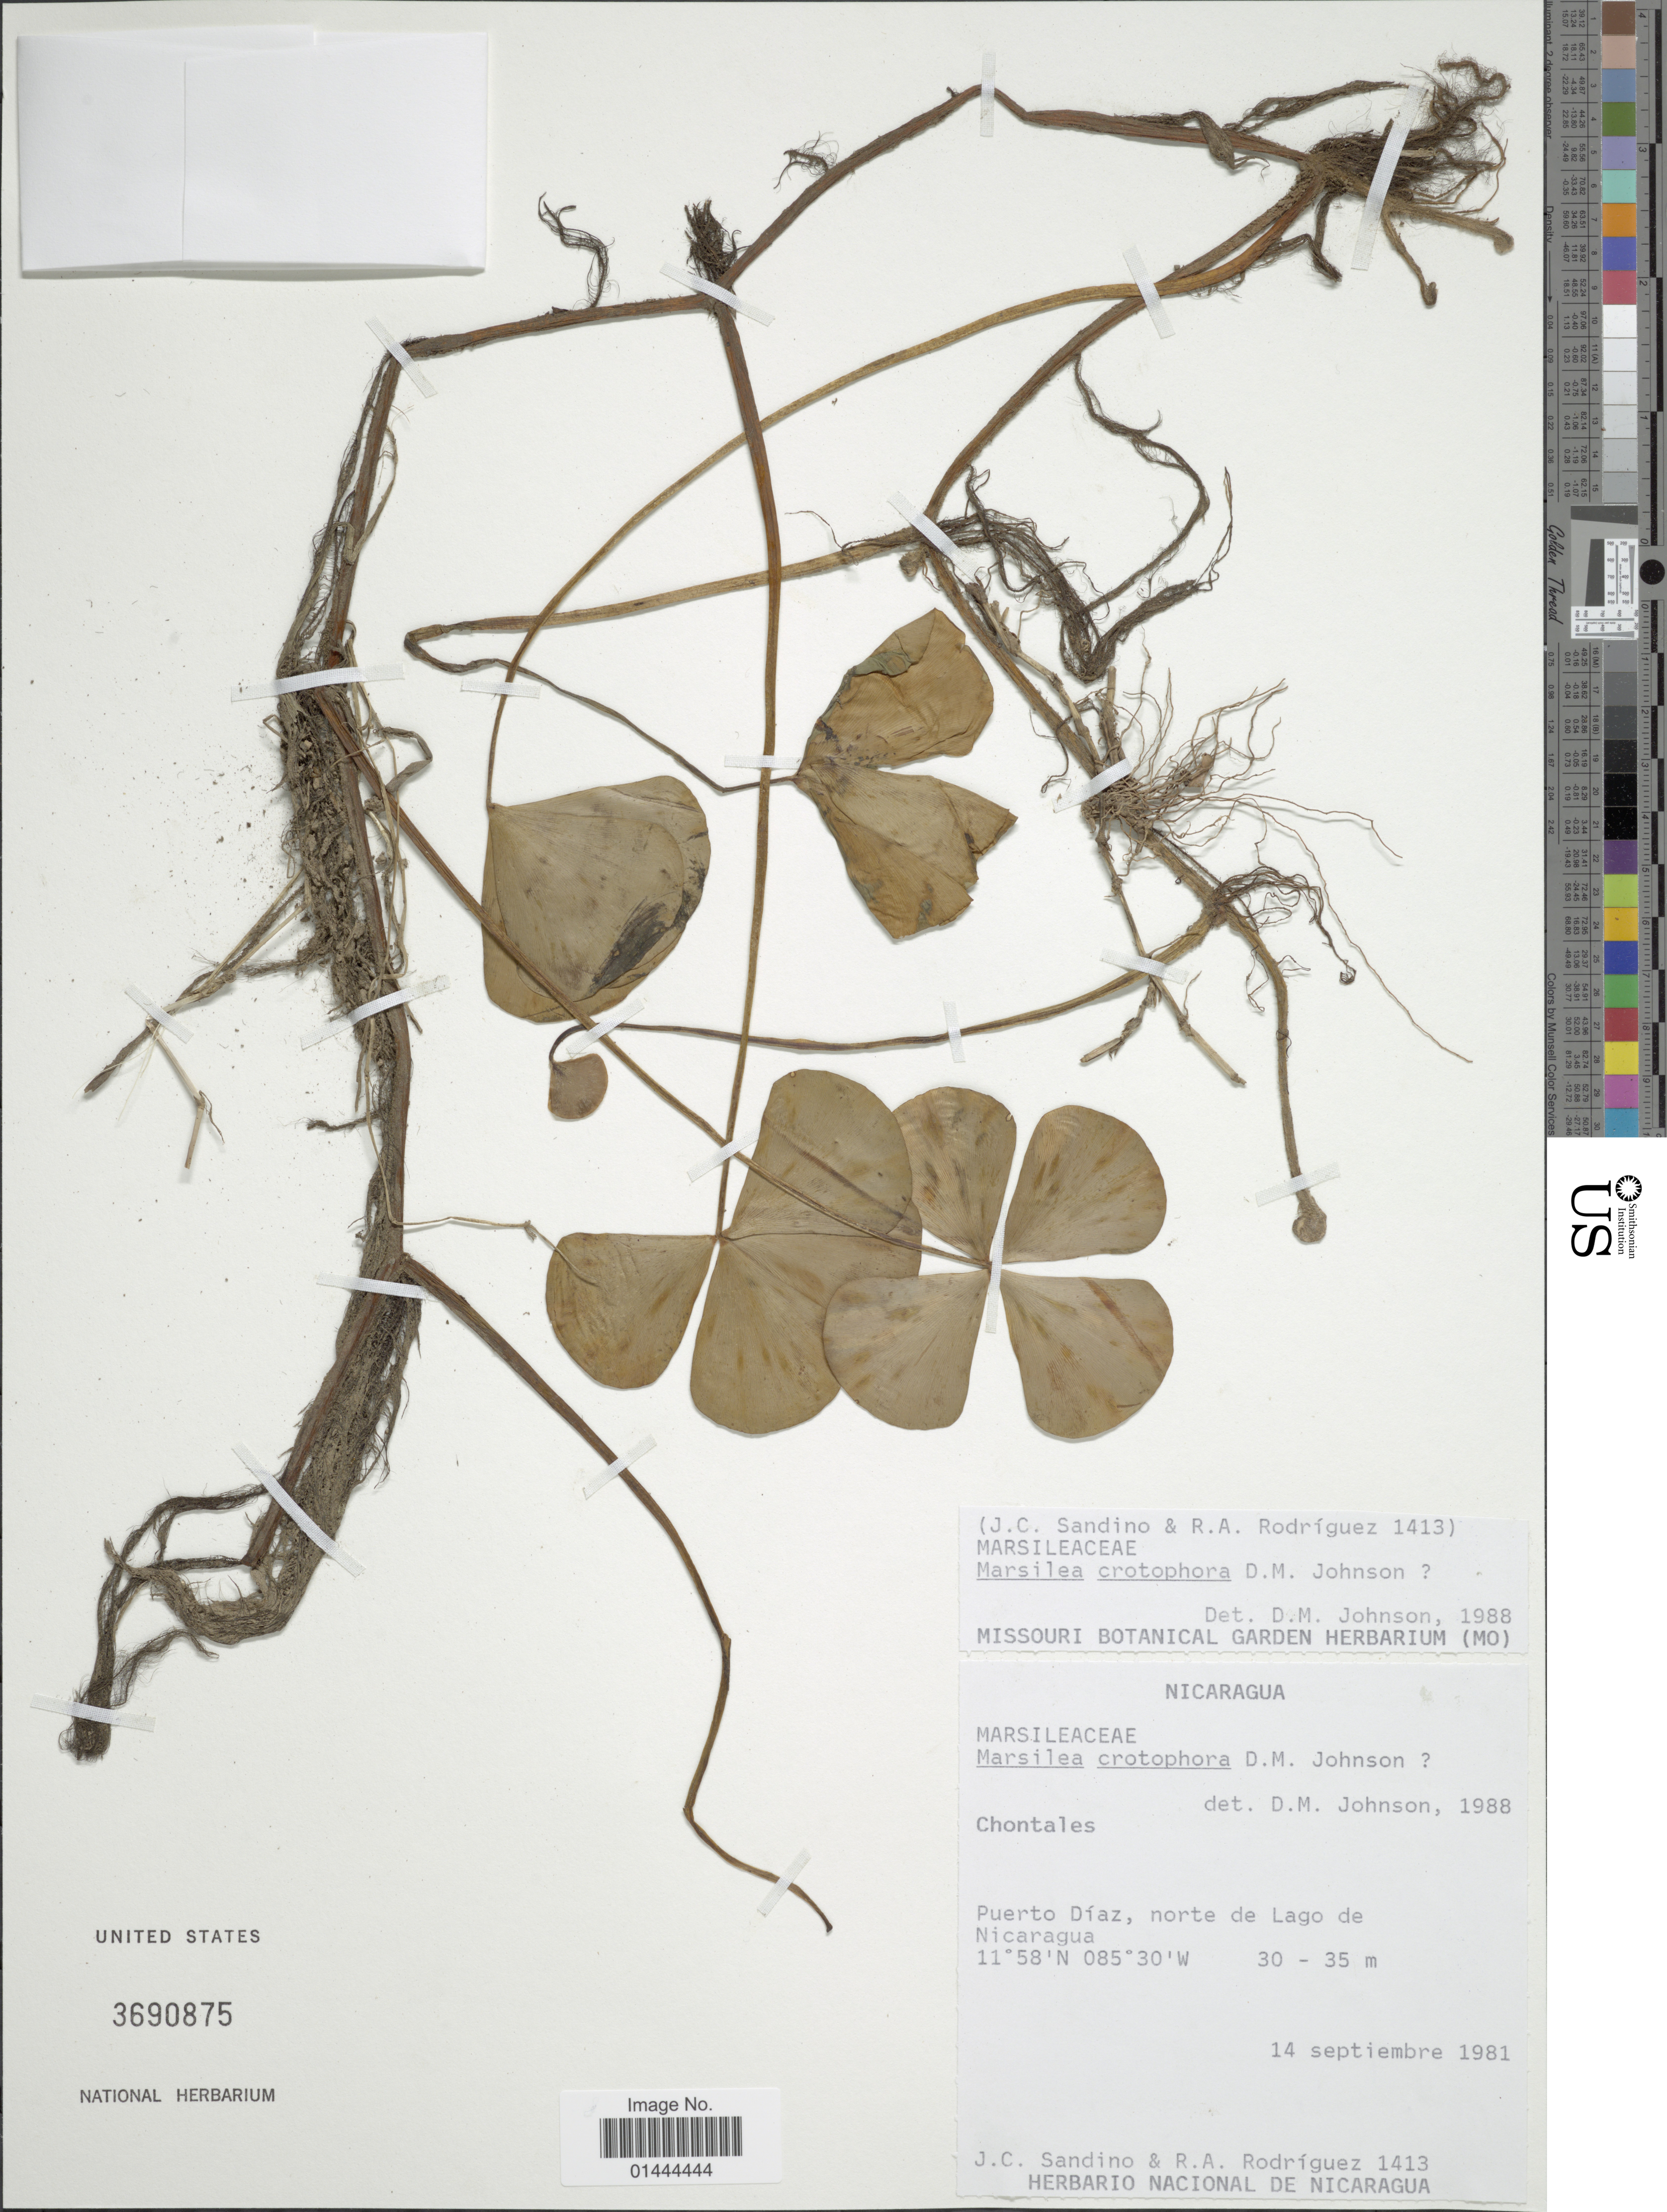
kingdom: Plantae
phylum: Tracheophyta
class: Polypodiopsida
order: Salviniales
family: Marsileaceae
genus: Marsilea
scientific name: Marsilea crotophora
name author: D.M. Johnson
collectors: J. Sandino & R. Rodriguez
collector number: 1413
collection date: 1981-09-14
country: Nicaragua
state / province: Chontales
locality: Puerto Díaz, norte de Lago de Nicaragua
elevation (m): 30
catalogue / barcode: US 3690875